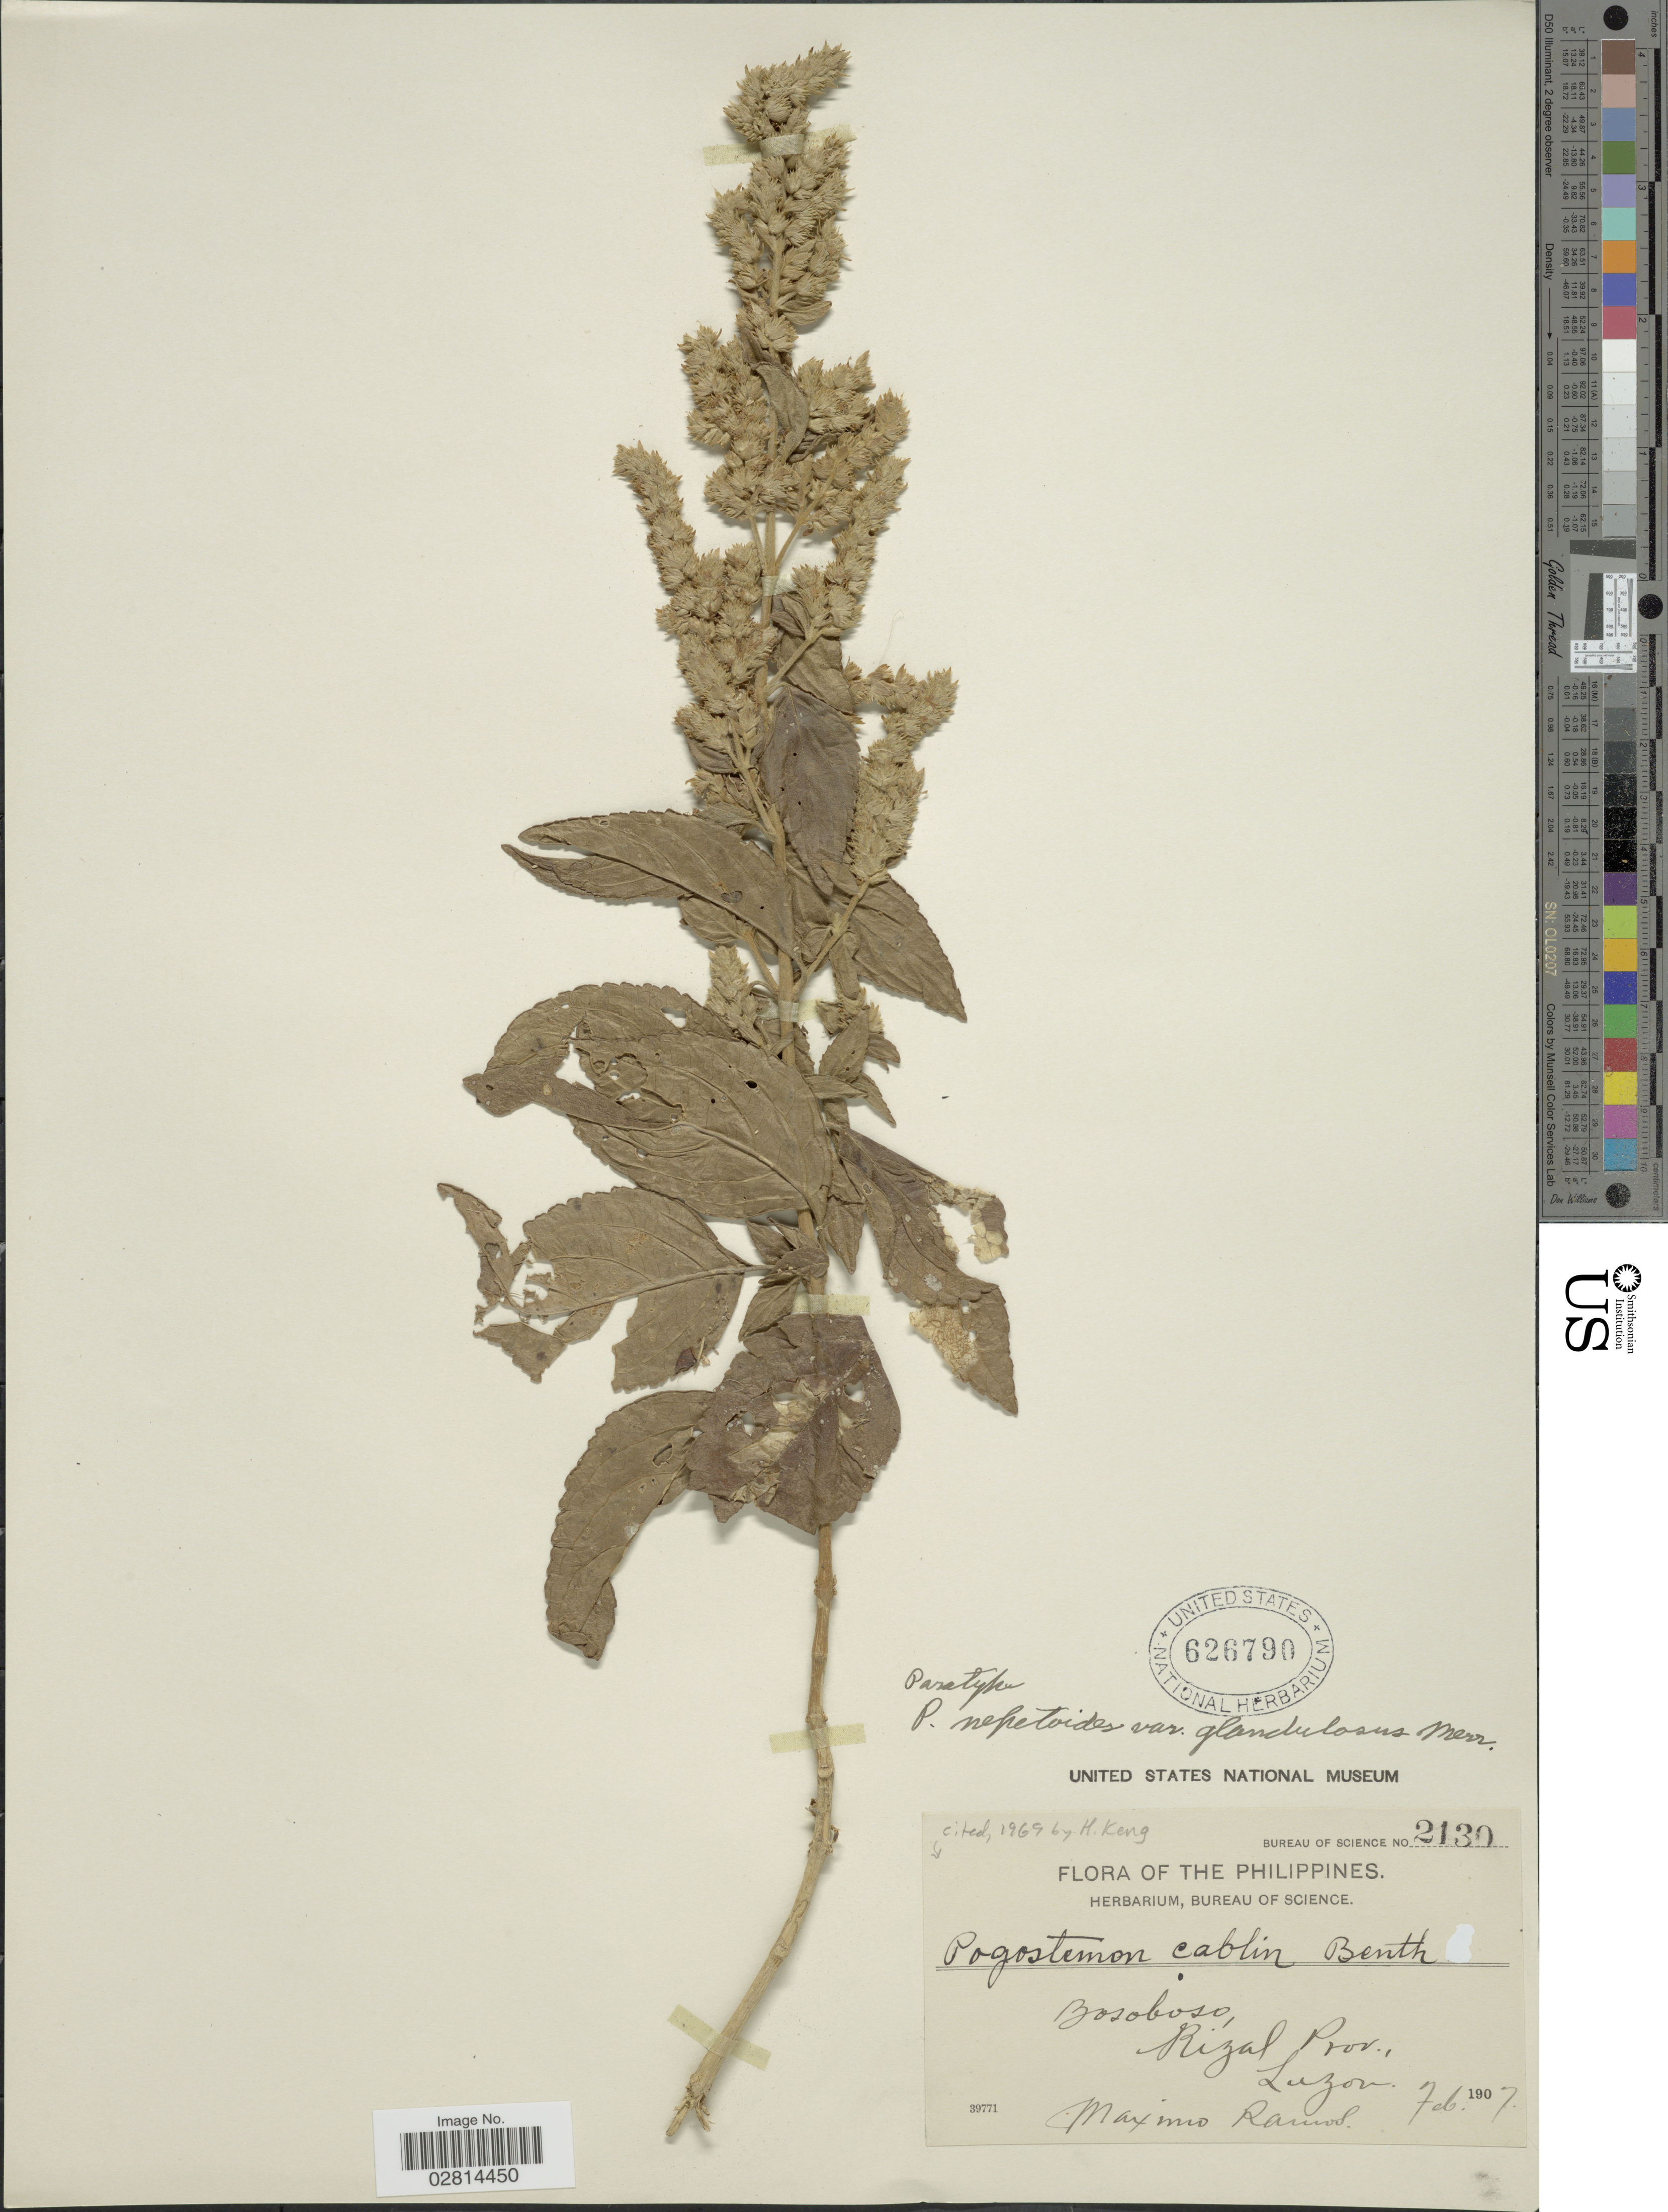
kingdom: Plantae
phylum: Tracheophyta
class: Magnoliopsida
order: Lamiales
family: Lamiaceae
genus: Pogostemon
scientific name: Pogostemon nepetoides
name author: Stapf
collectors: M. Ramos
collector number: Bureau of Science 2130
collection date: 1907-02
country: Philippines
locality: Bosoboso, Rizal Prov., Luzon.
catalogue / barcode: US 626790